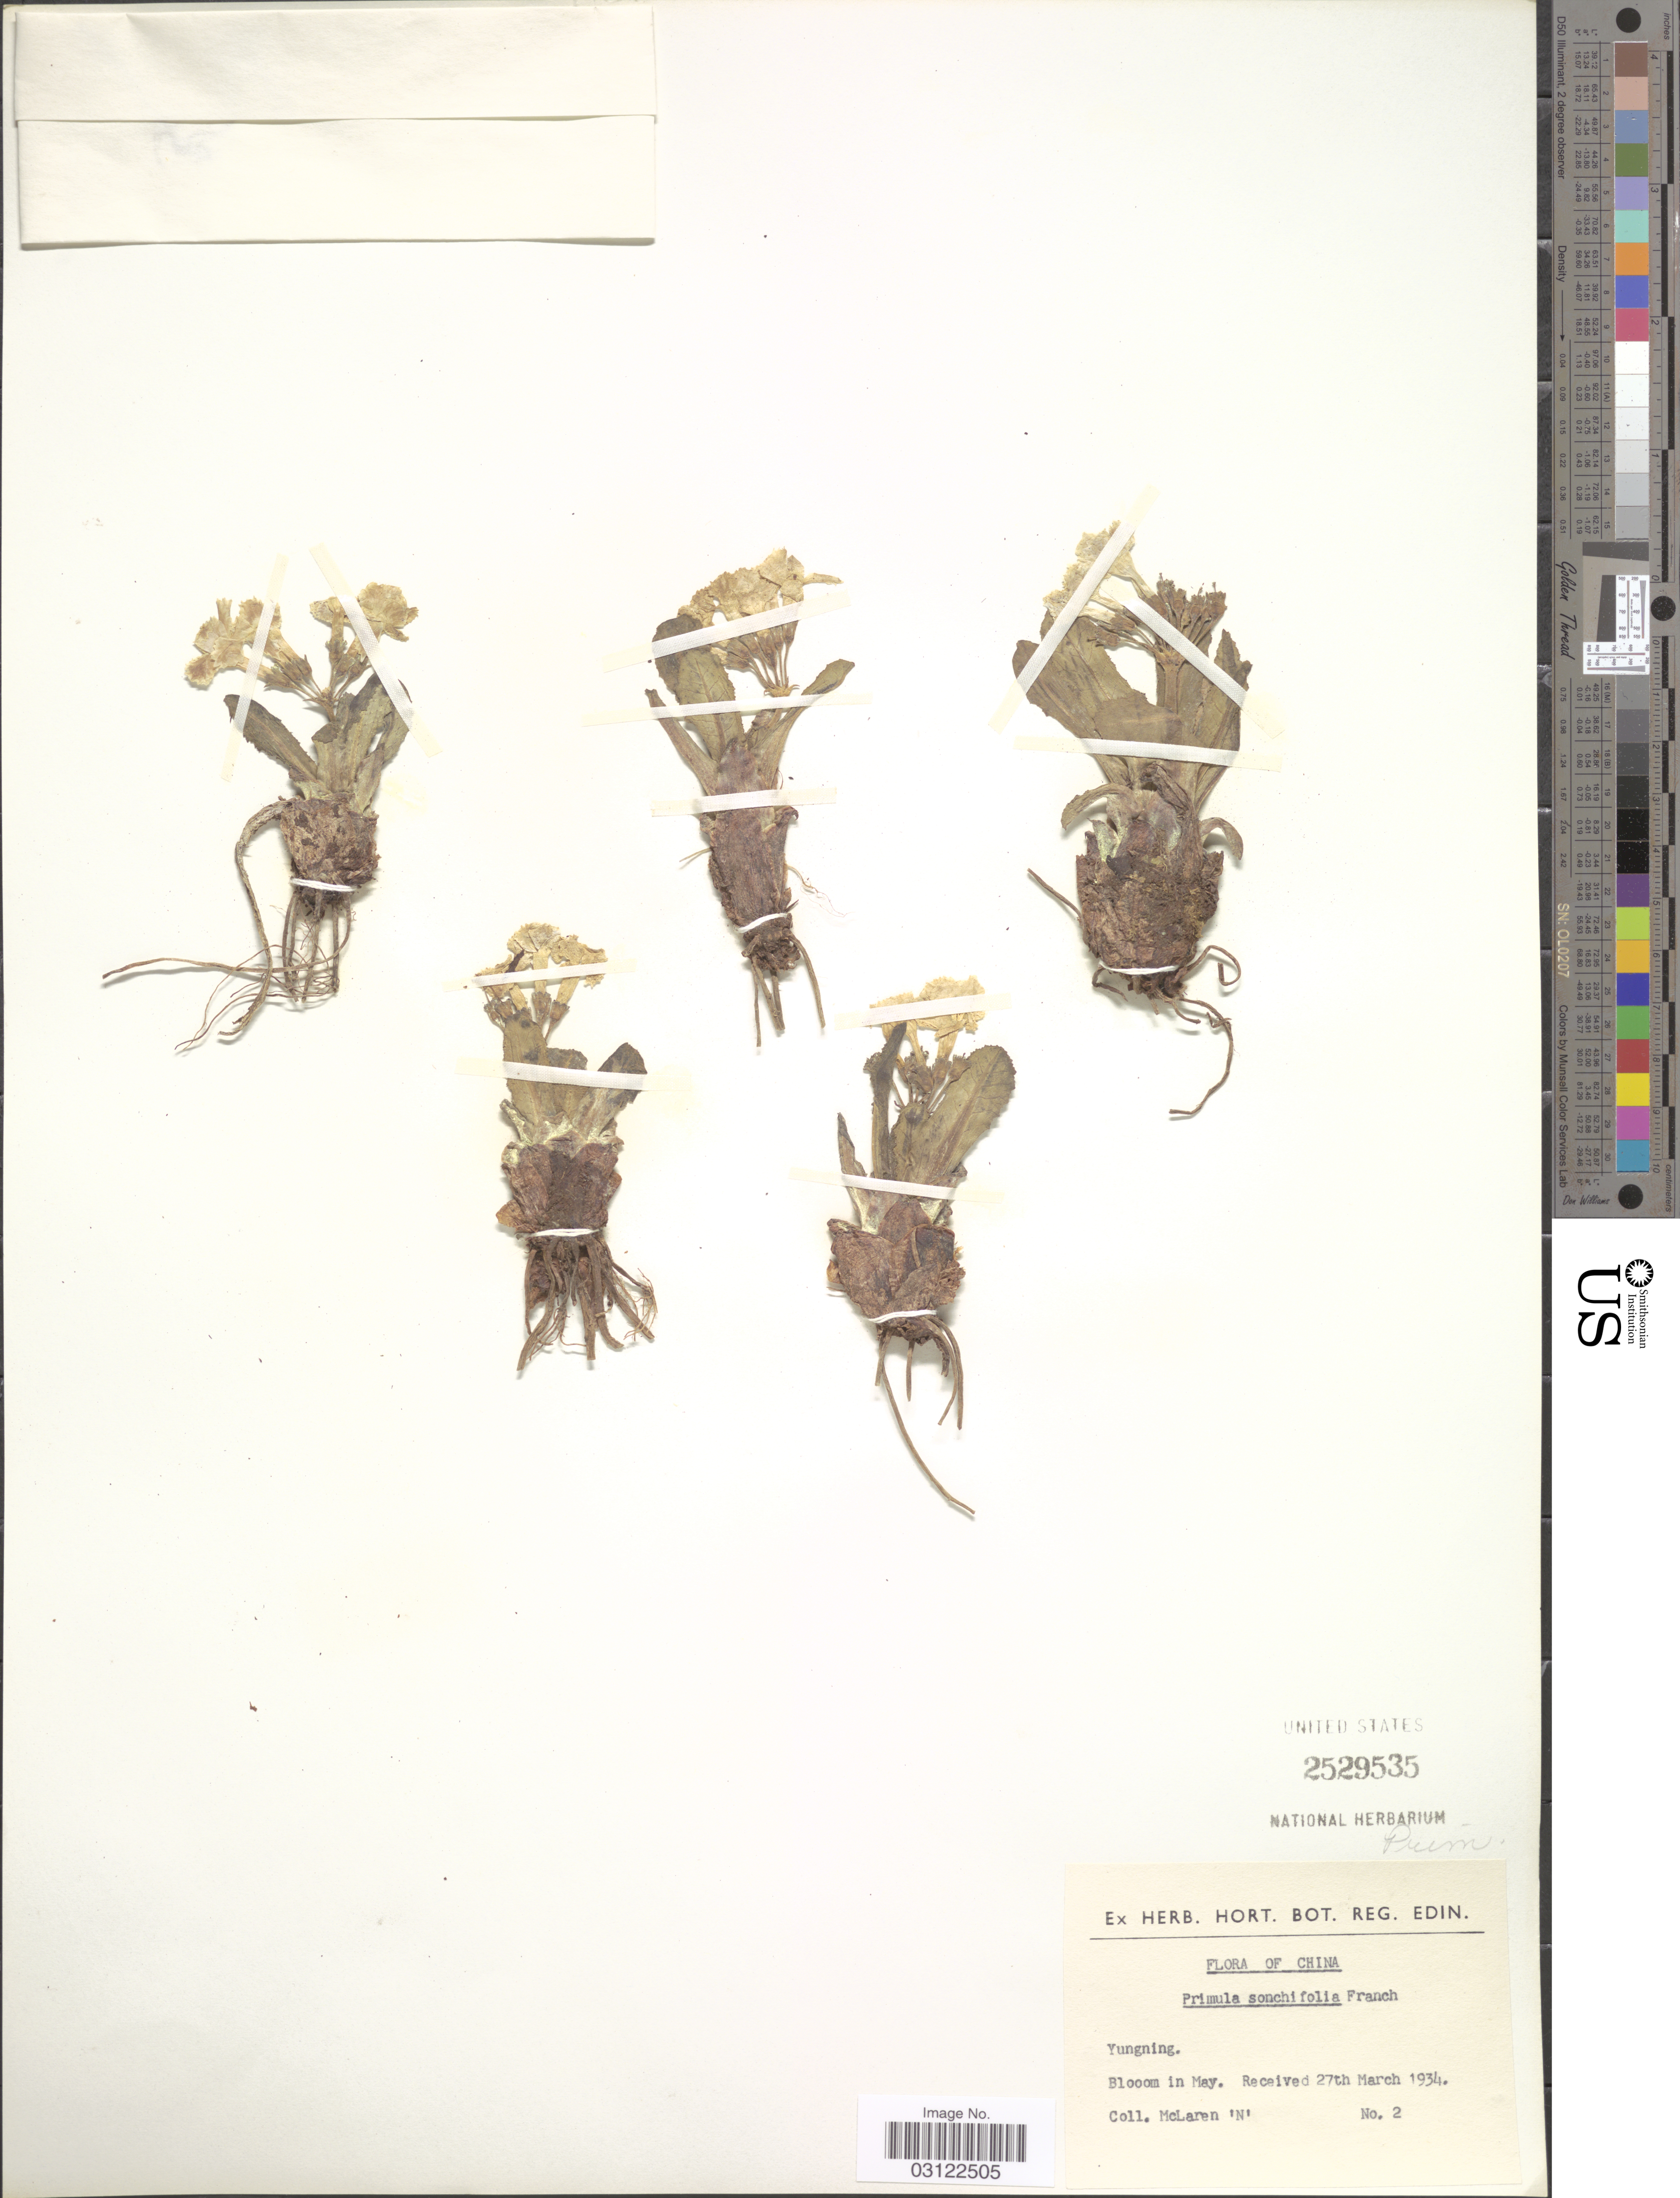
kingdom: Plantae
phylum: Tracheophyta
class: Magnoliopsida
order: Ericales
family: Primulaceae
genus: Primula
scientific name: Primula sonchifolia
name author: Franch.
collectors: McLaren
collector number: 2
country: China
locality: Yungning.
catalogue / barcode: US 2529535